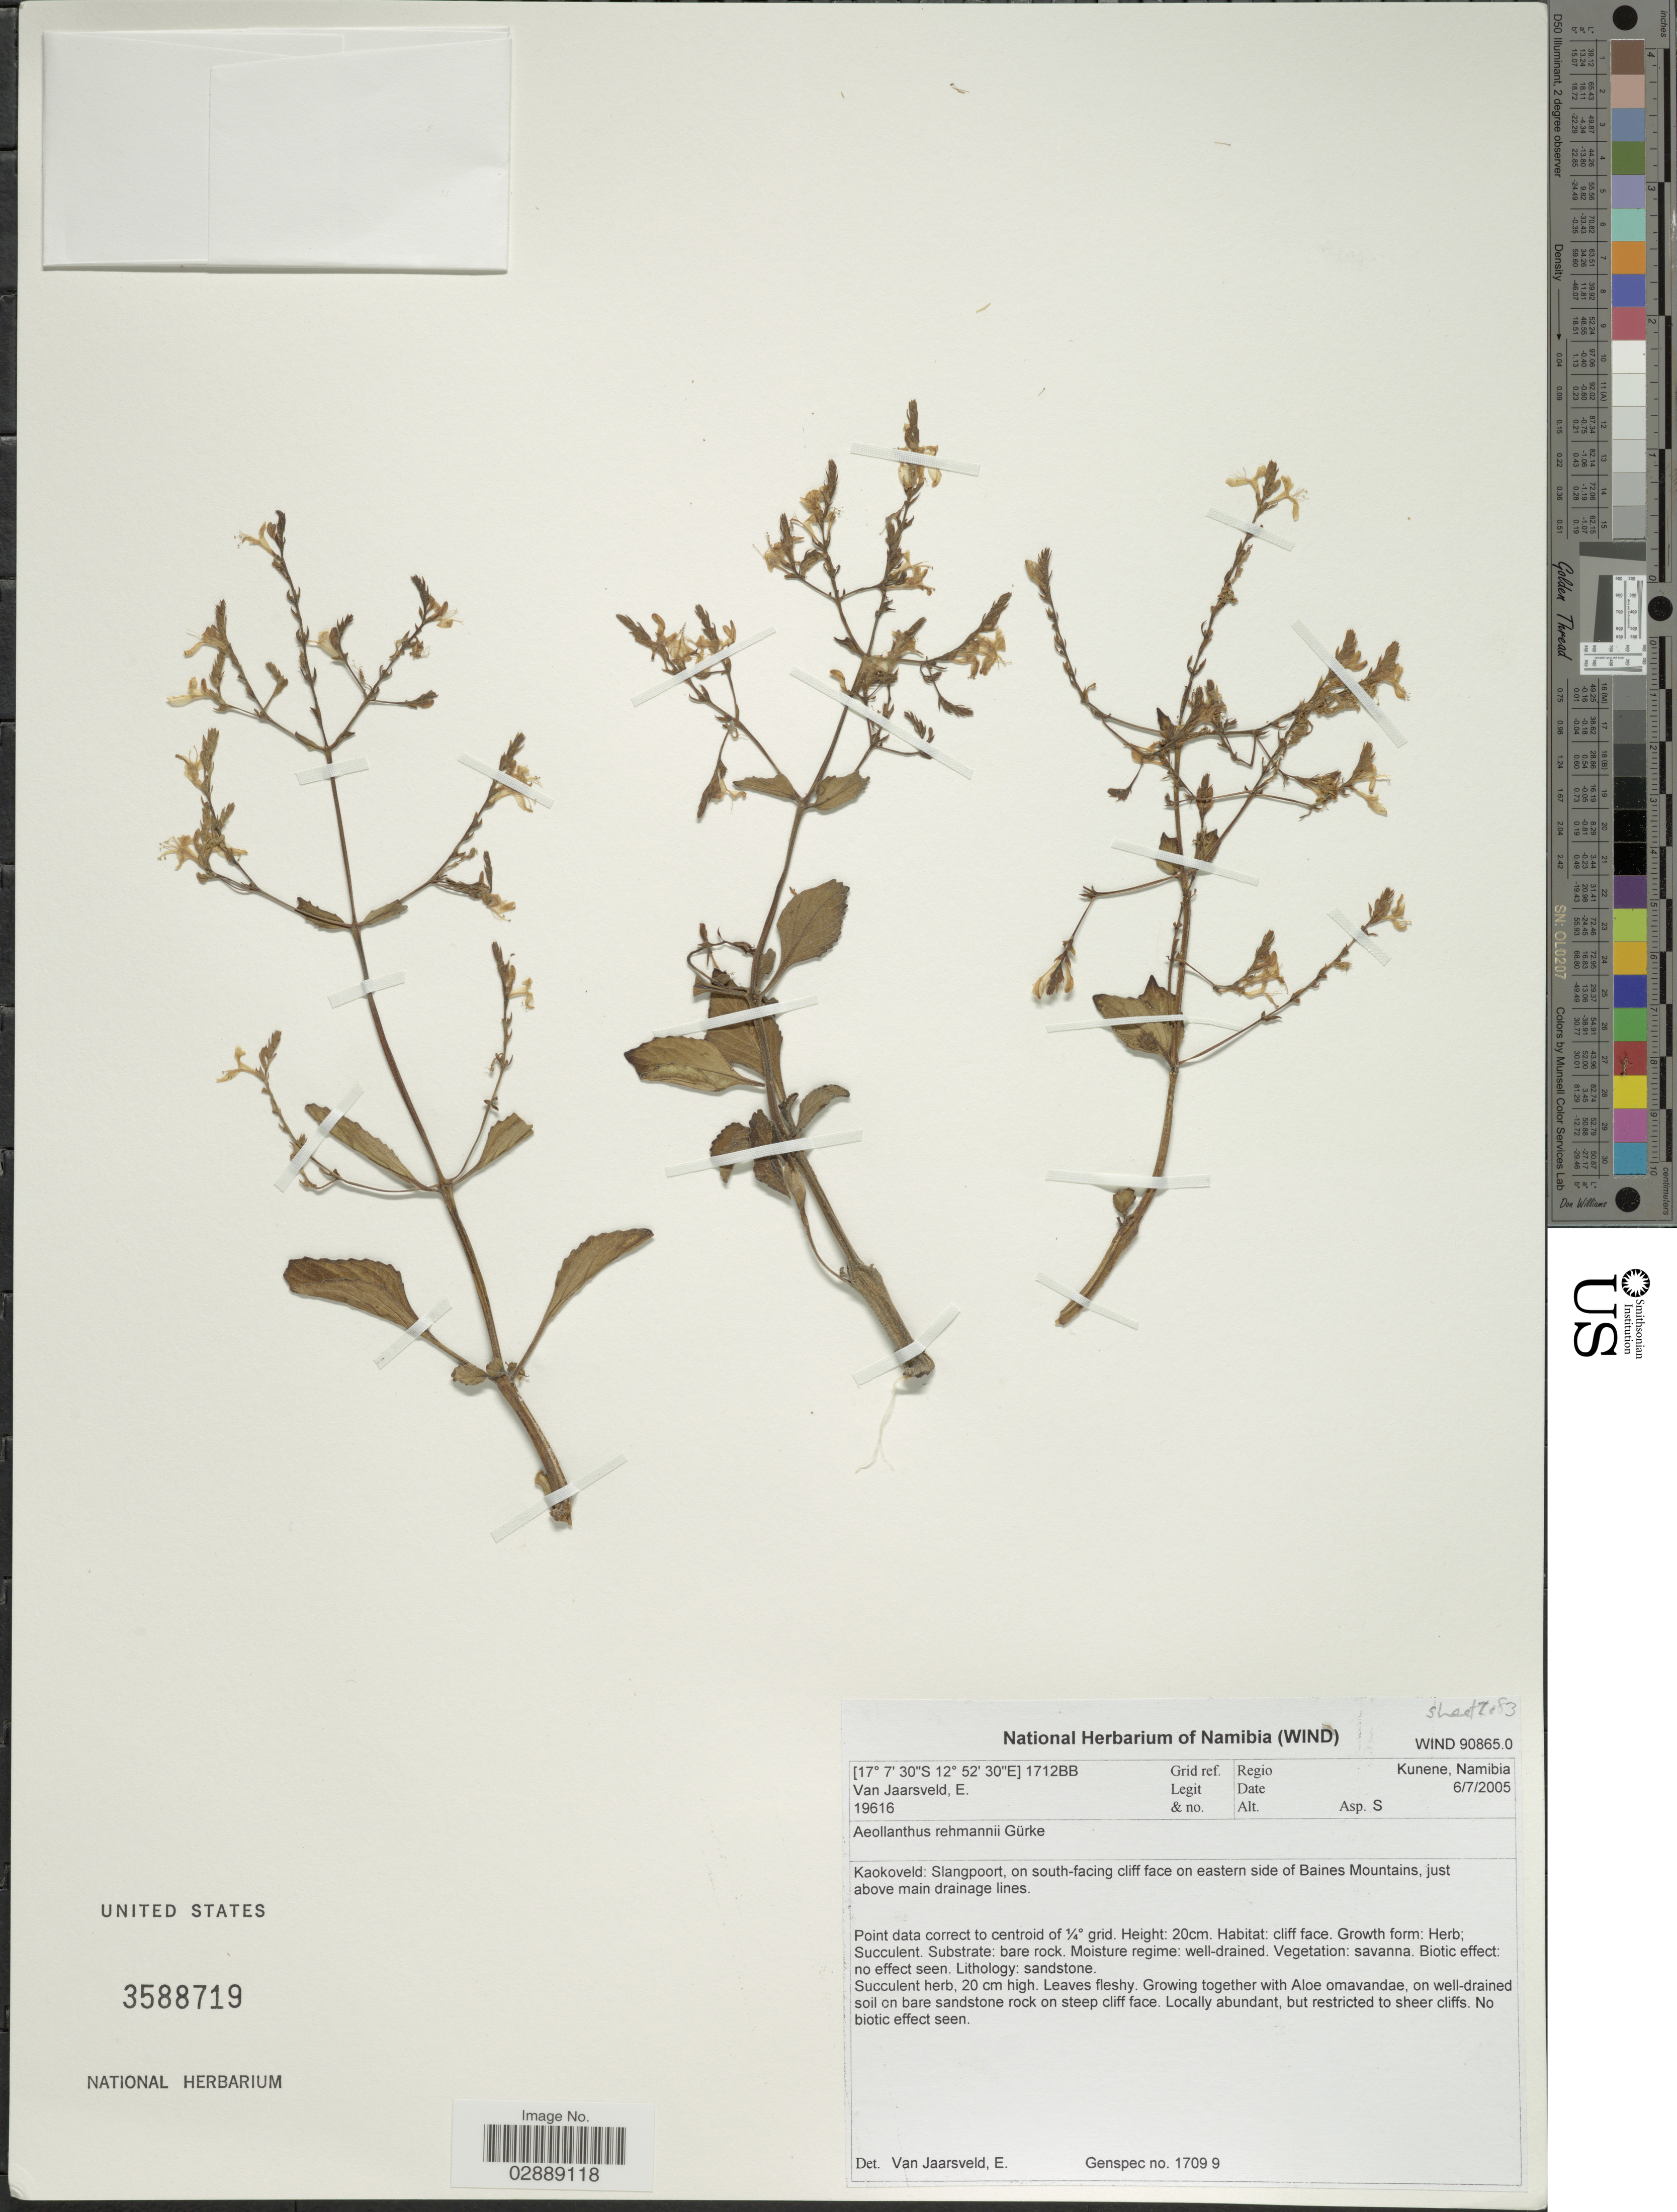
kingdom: Plantae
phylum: Tracheophyta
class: Magnoliopsida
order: Lamiales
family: Lamiaceae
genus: Aeollanthus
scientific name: Aeollanthus rehmannii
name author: Gürke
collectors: E. van Jaarsveld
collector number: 19616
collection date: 2005-07-06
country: Namibia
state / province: Kunene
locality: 1712BB Grid ref. Regio Kunene. Kaokoveld: Slangpoort, on south-facing cliff face on eastern side of Baines Mountains.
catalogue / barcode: US 3588719